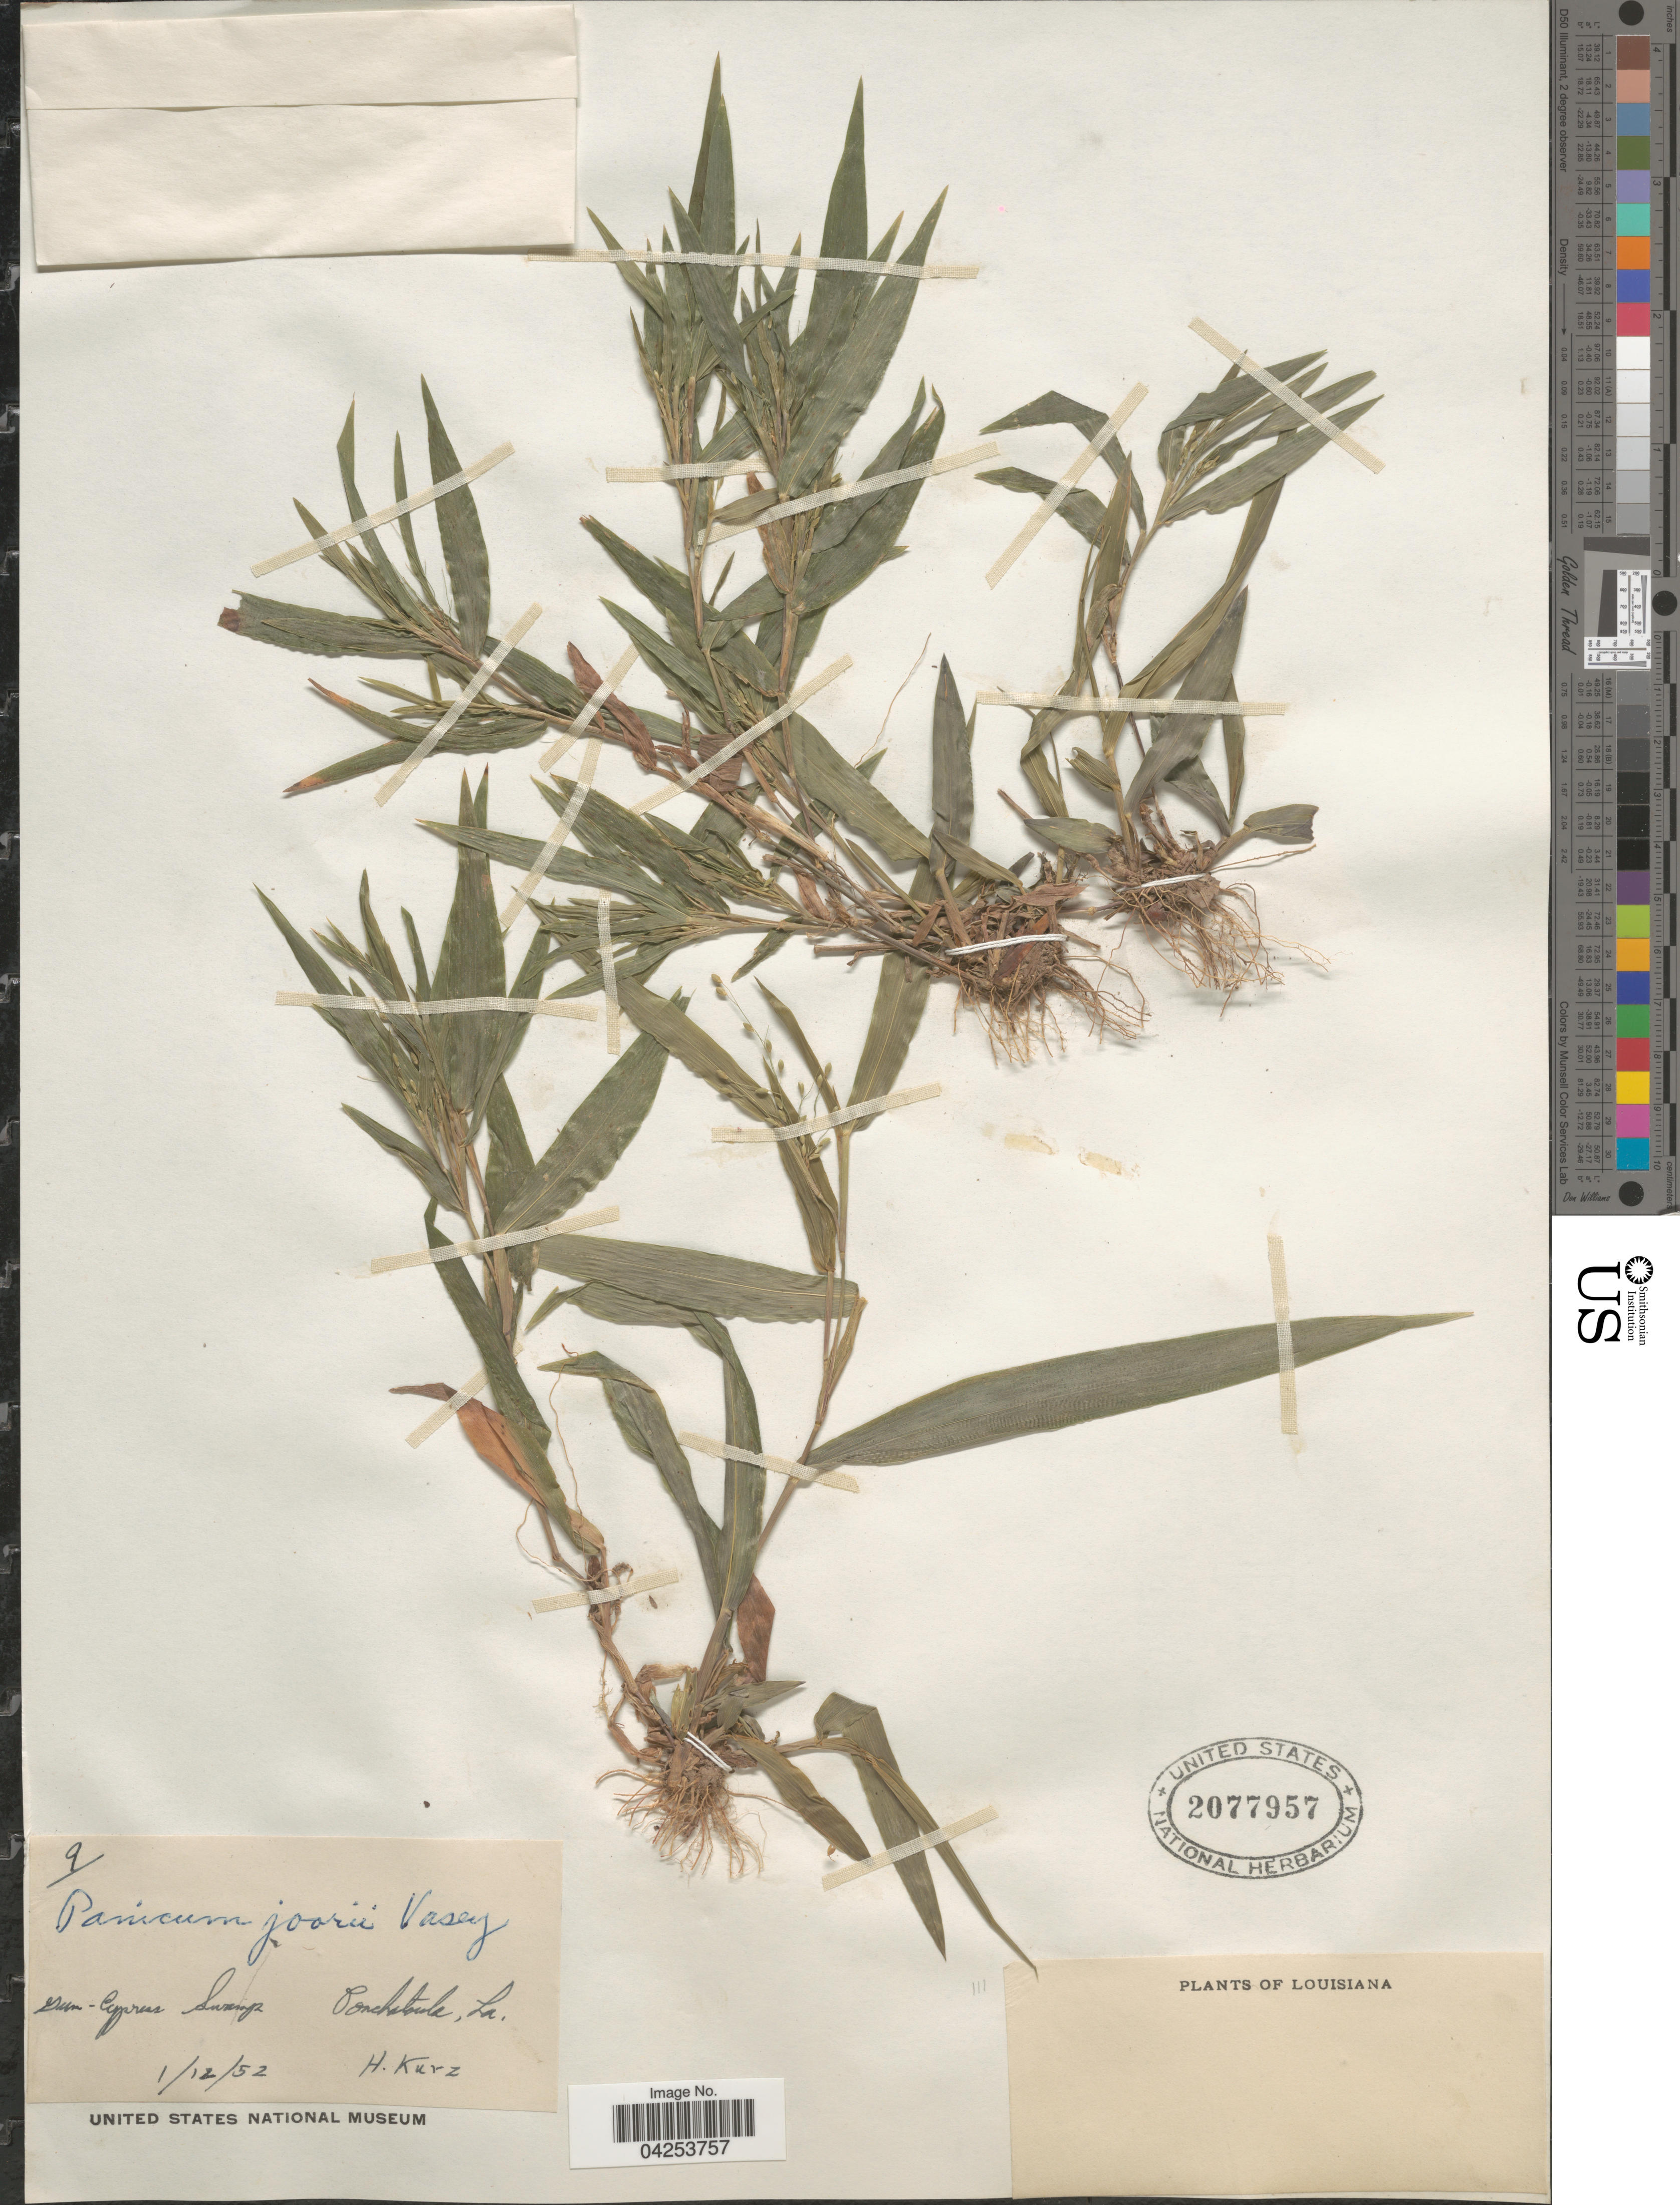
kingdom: Plantae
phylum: Tracheophyta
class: Liliopsida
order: Poales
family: Poaceae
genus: Dichanthelium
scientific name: Dichanthelium commutatum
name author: (Schult.) Gould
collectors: H. Kurz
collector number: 9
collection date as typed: Transcribed d/m/y: 12/1/52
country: United States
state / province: Louisiana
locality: Gum-Cypress Swamp. Ponchatoula.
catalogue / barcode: US 2077957